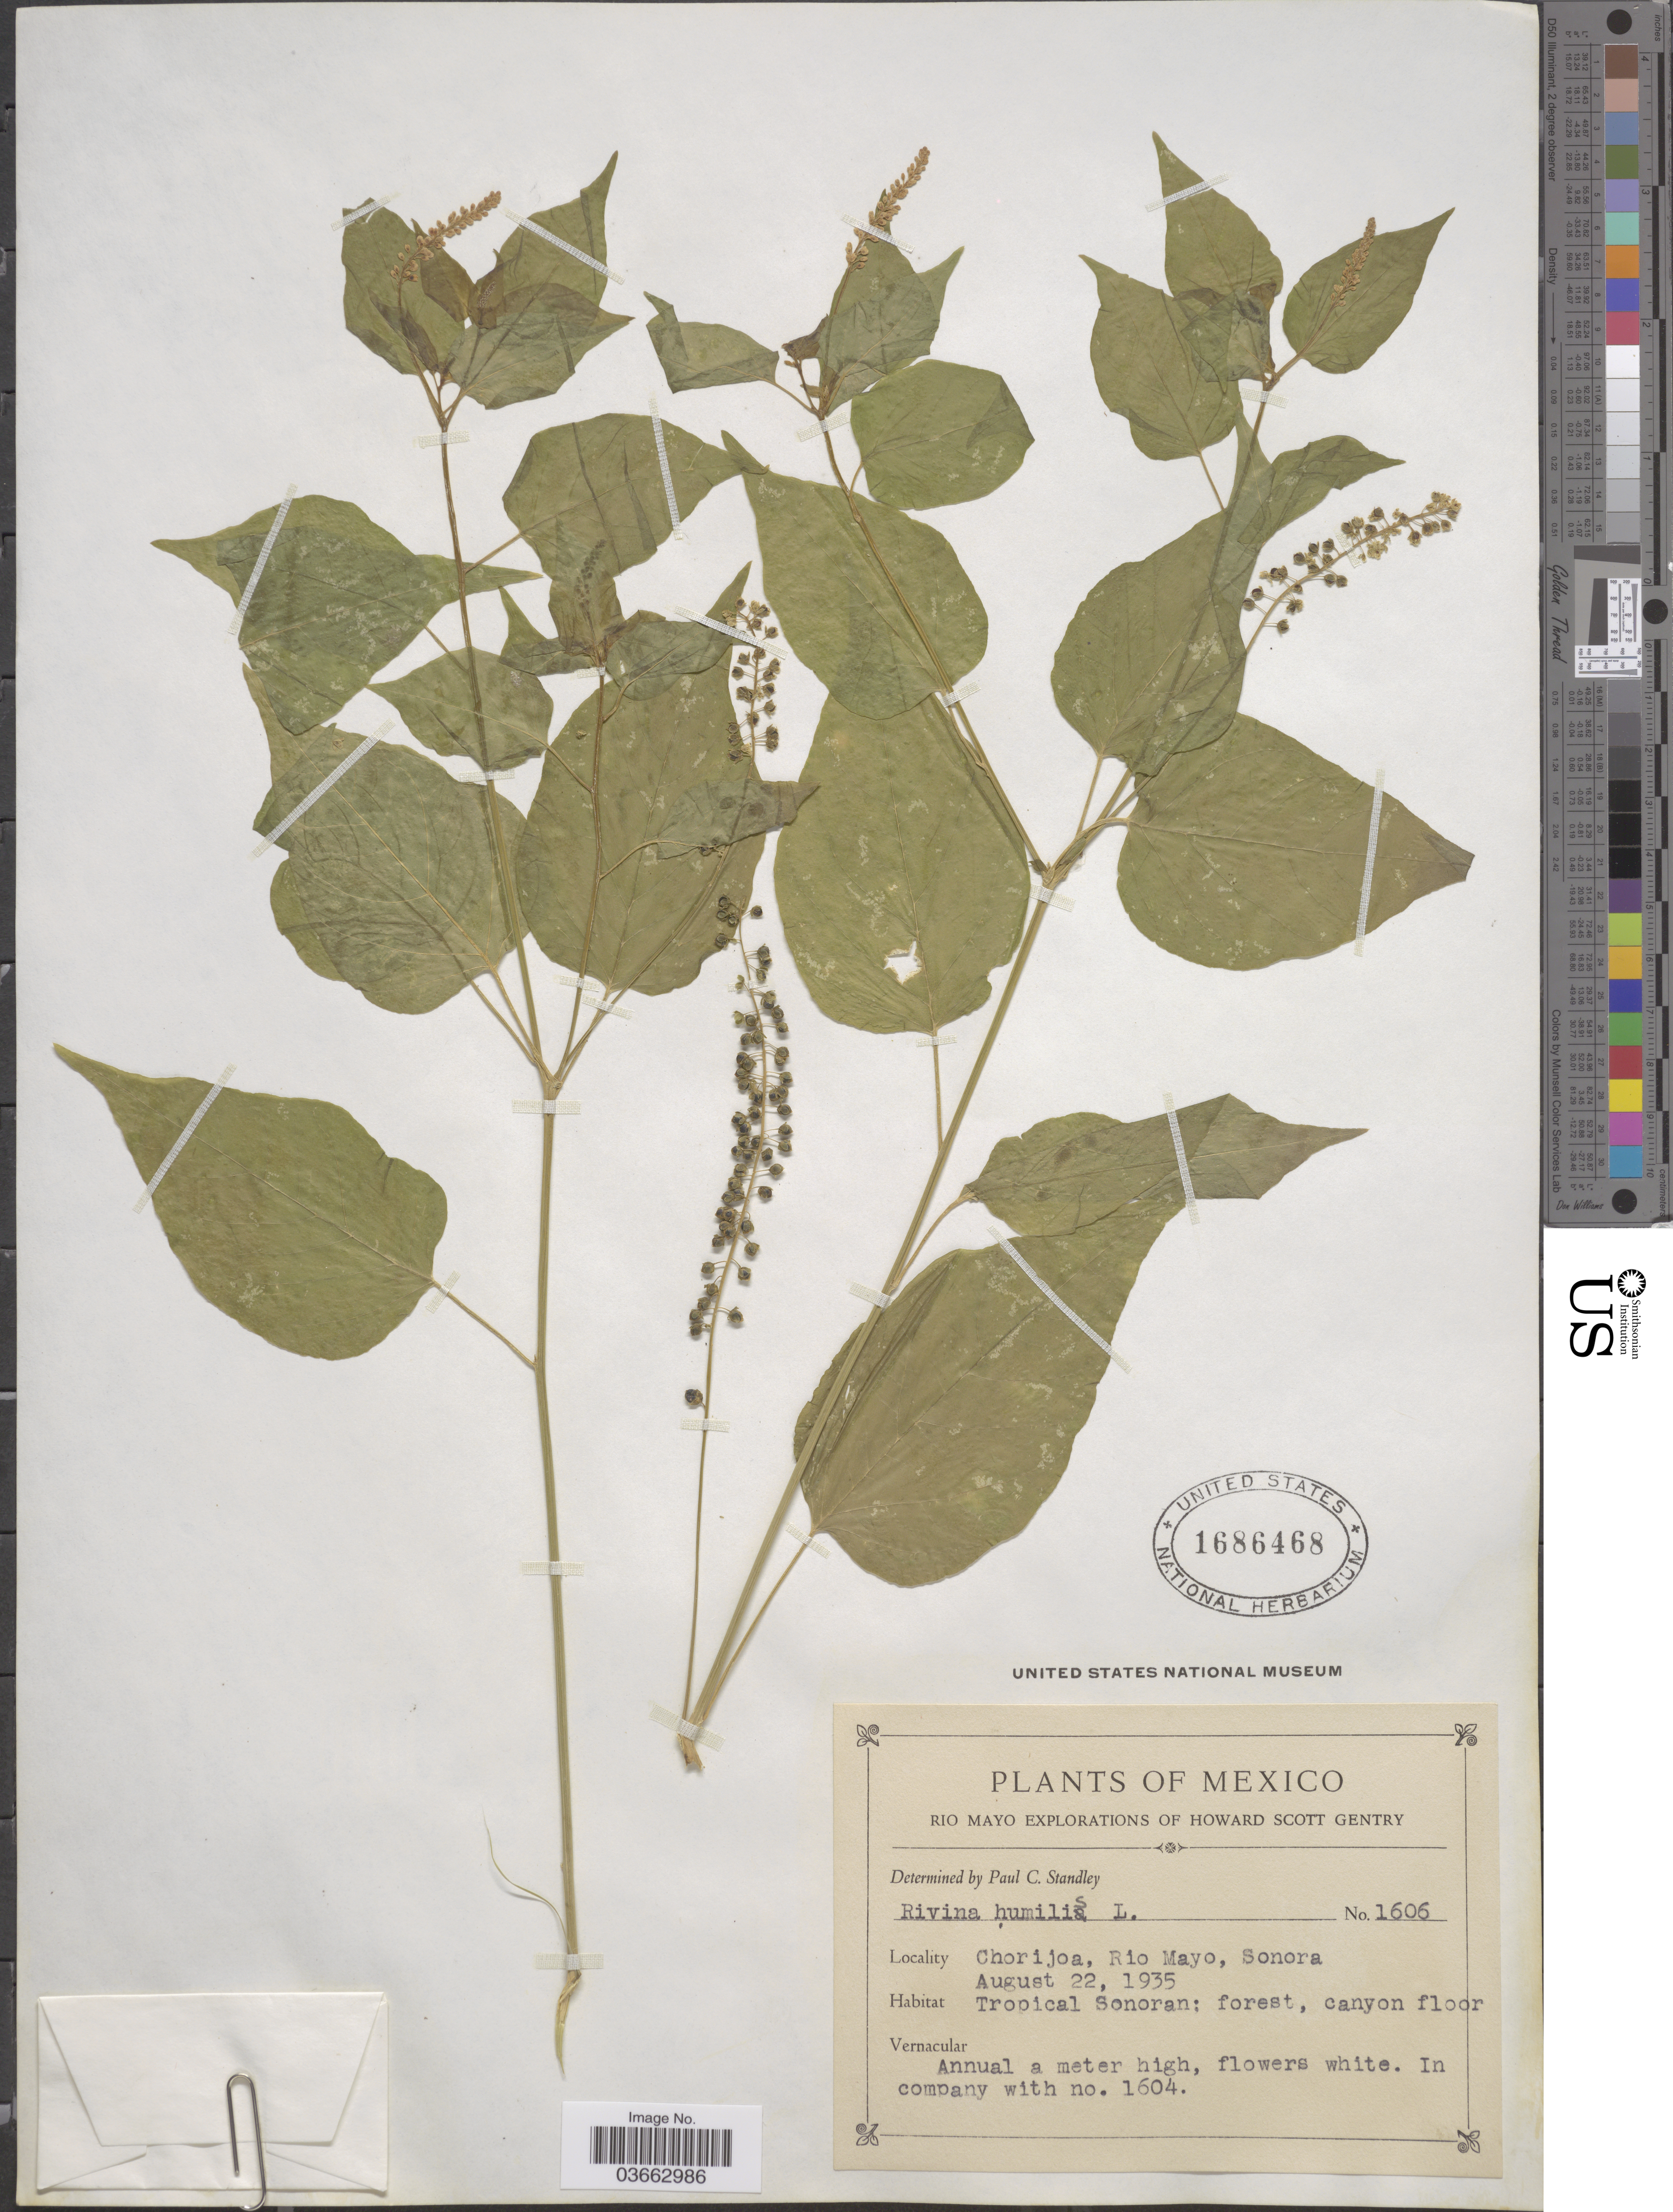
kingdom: Plantae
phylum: Tracheophyta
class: Magnoliopsida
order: Caryophyllales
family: Phytolaccaceae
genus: Rivina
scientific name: Rivina humilis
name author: L.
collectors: H. S. Gentry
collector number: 1606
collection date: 1935-08-22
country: Mexico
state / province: Sonora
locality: Chorijoa, Rio Mayo.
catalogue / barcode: US 1686468